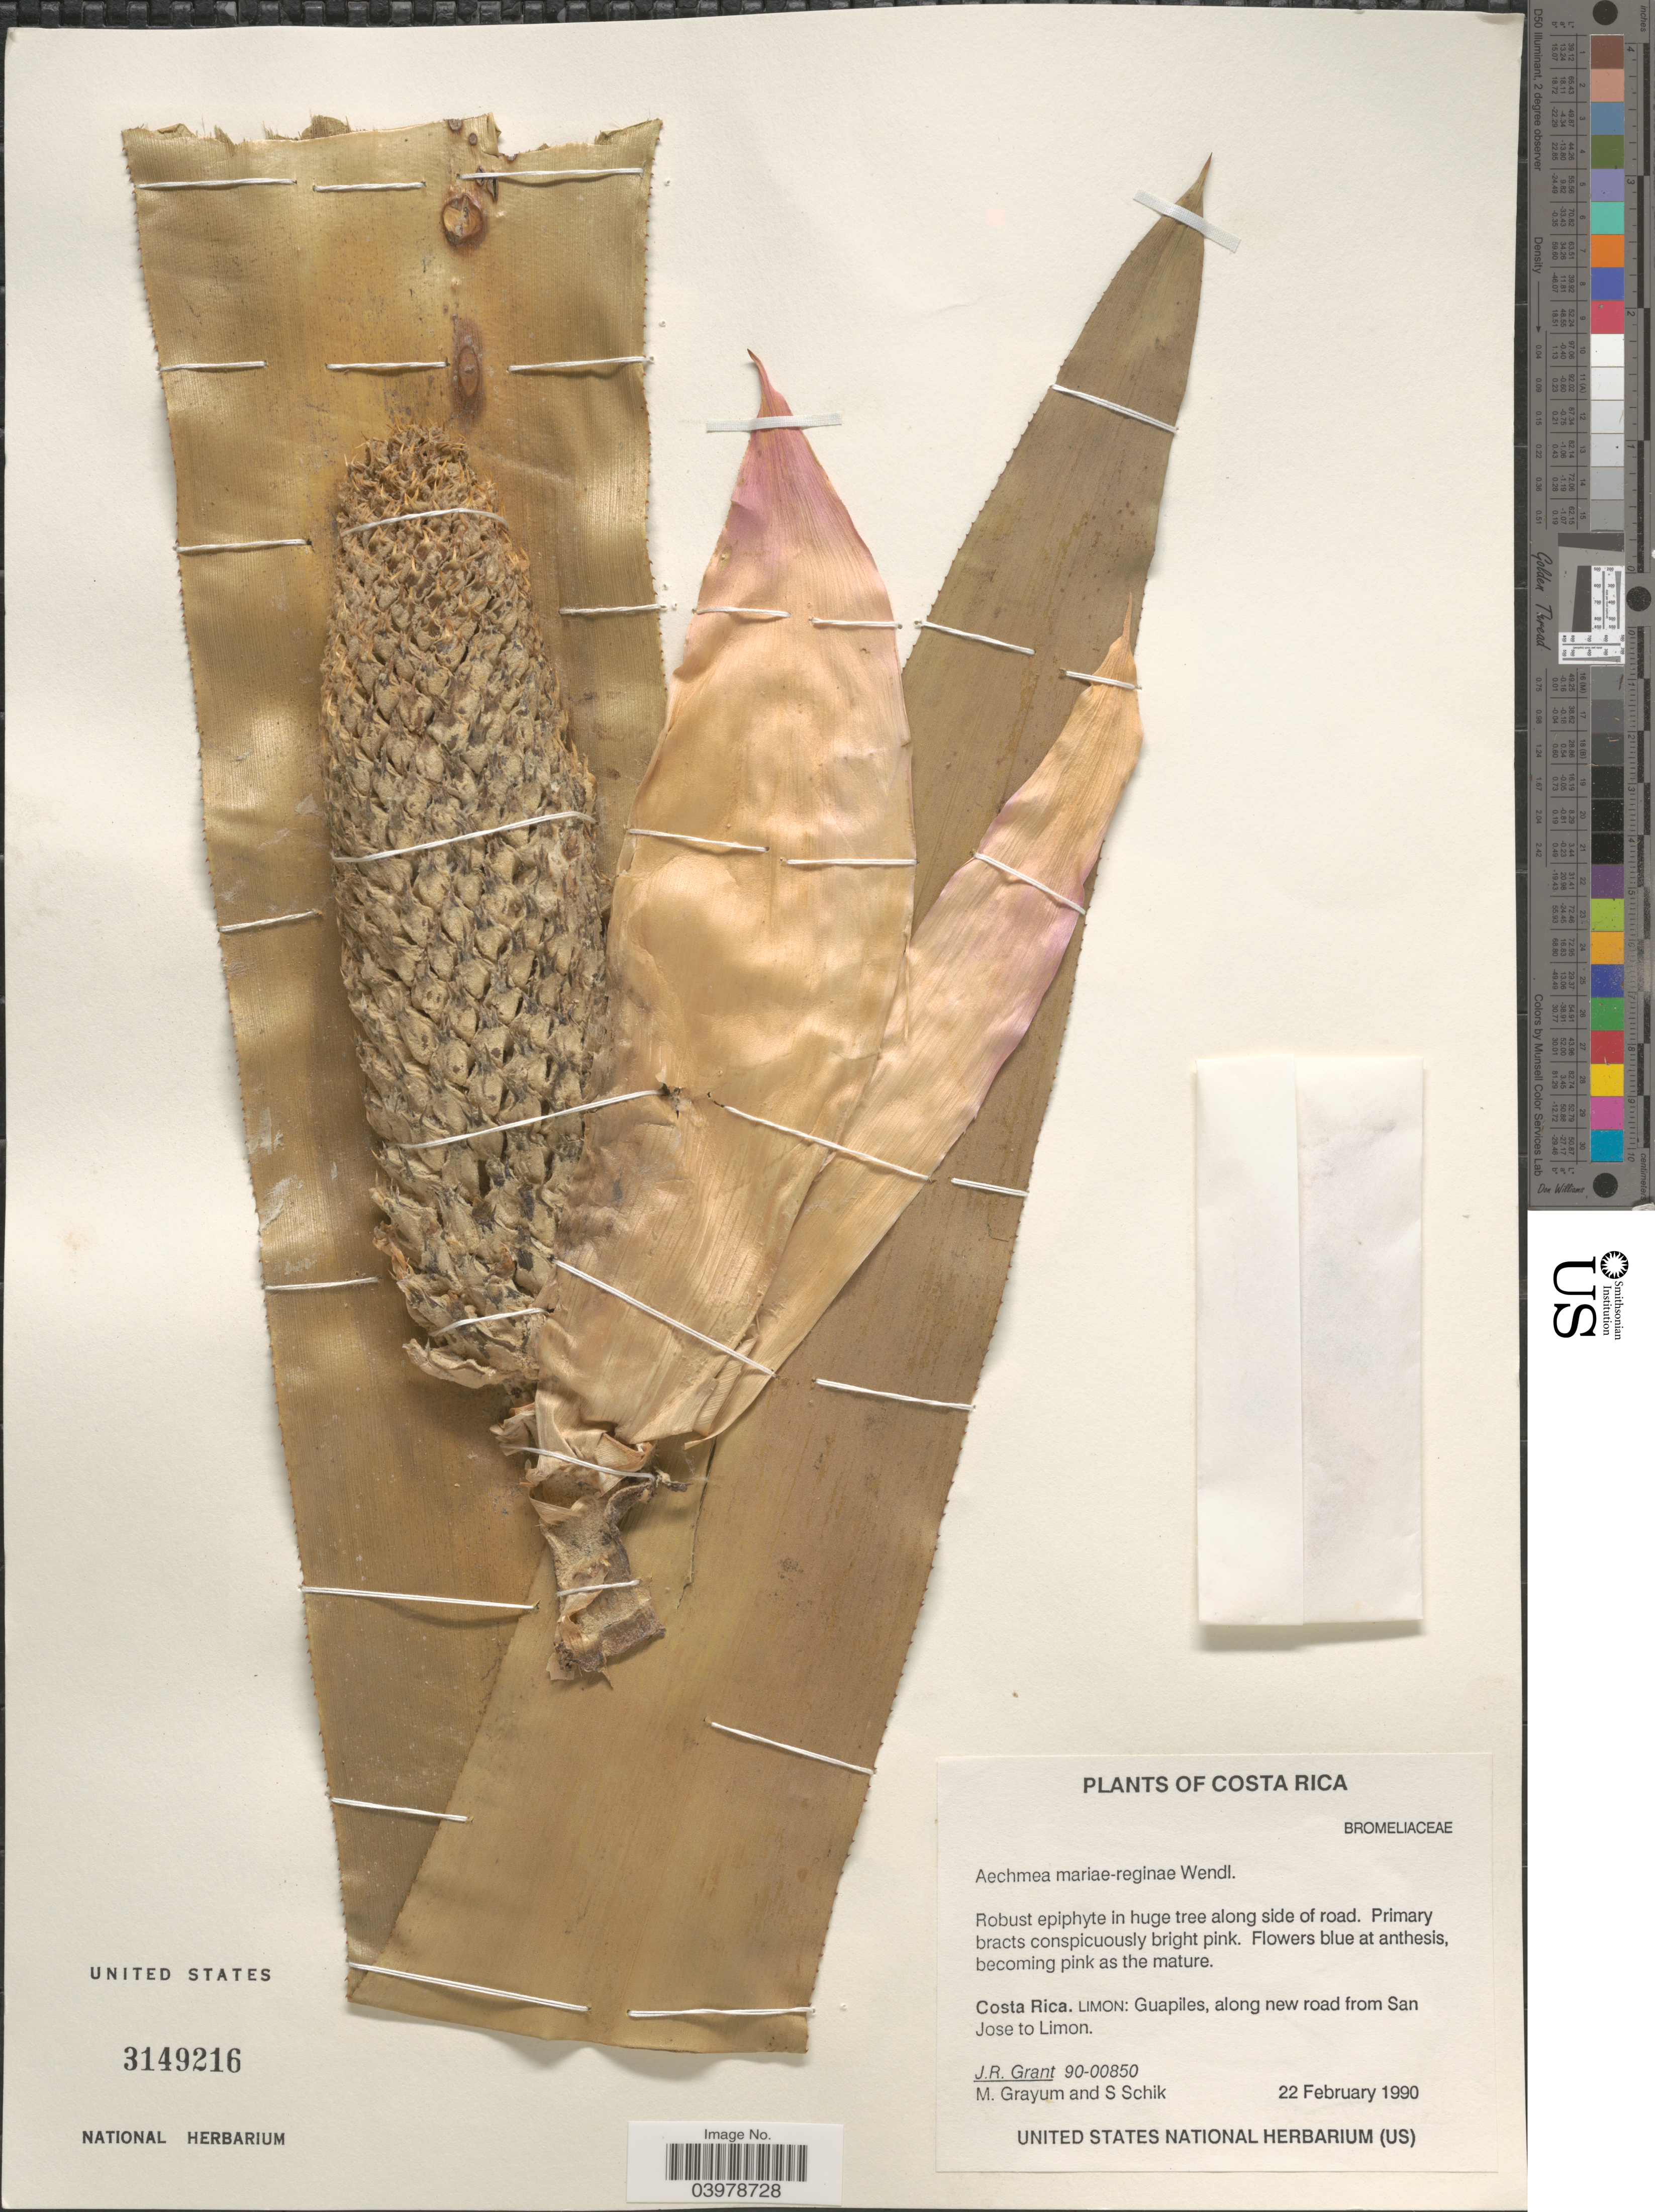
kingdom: Plantae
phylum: Tracheophyta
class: Liliopsida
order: Poales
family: Bromeliaceae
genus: Aechmea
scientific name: Aechmea mariae-reginae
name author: H. Wendl.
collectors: J. Grant, M. H. Grayum & S. Schik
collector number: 90-00850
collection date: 1990-02-22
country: Costa Rica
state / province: Limón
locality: Guapiles, along new road from San Jose to Limon.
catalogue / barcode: US 3149216